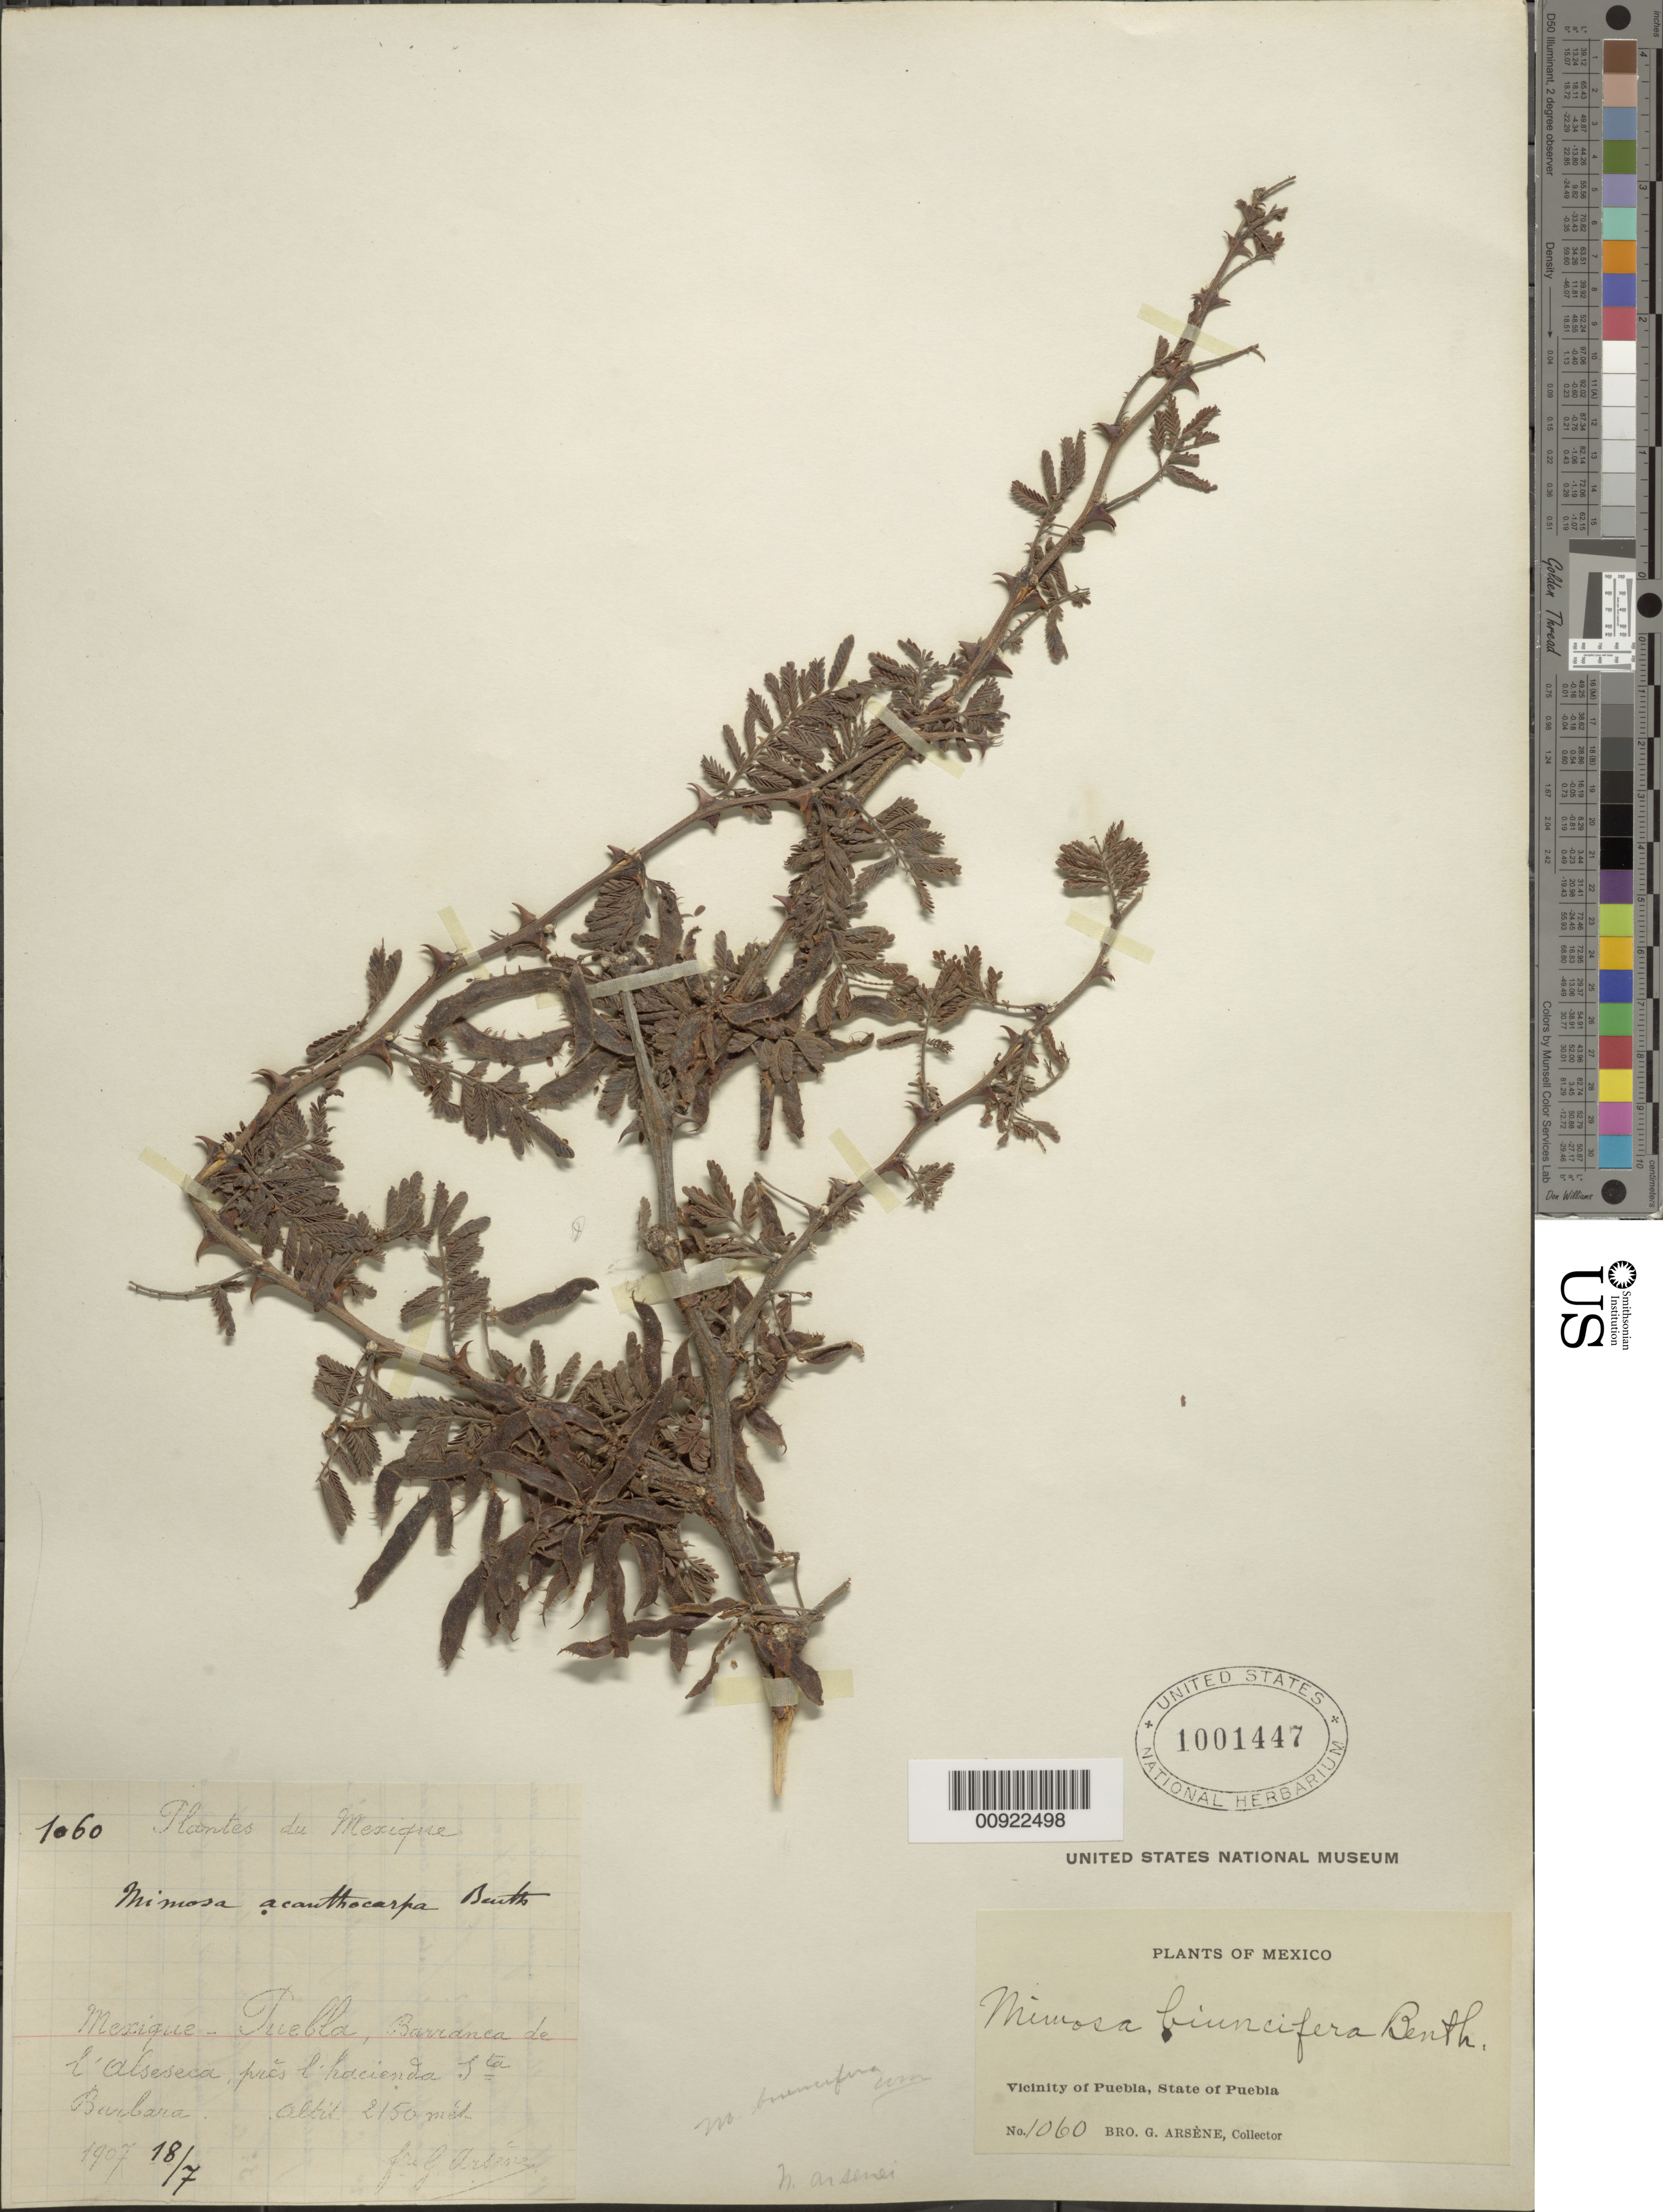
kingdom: Plantae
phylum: Tracheophyta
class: Magnoliopsida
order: Fabales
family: Fabaceae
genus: Mimosa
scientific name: Mimosa biuncifera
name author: Benth.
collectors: Bro. G. Arsène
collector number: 1060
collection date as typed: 18 Jul 1907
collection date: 1907-07-18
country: Mexico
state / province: Puebla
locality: Barranca de l'Alseseca, près l'hacienda Sta Barbara.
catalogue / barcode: US 1001447